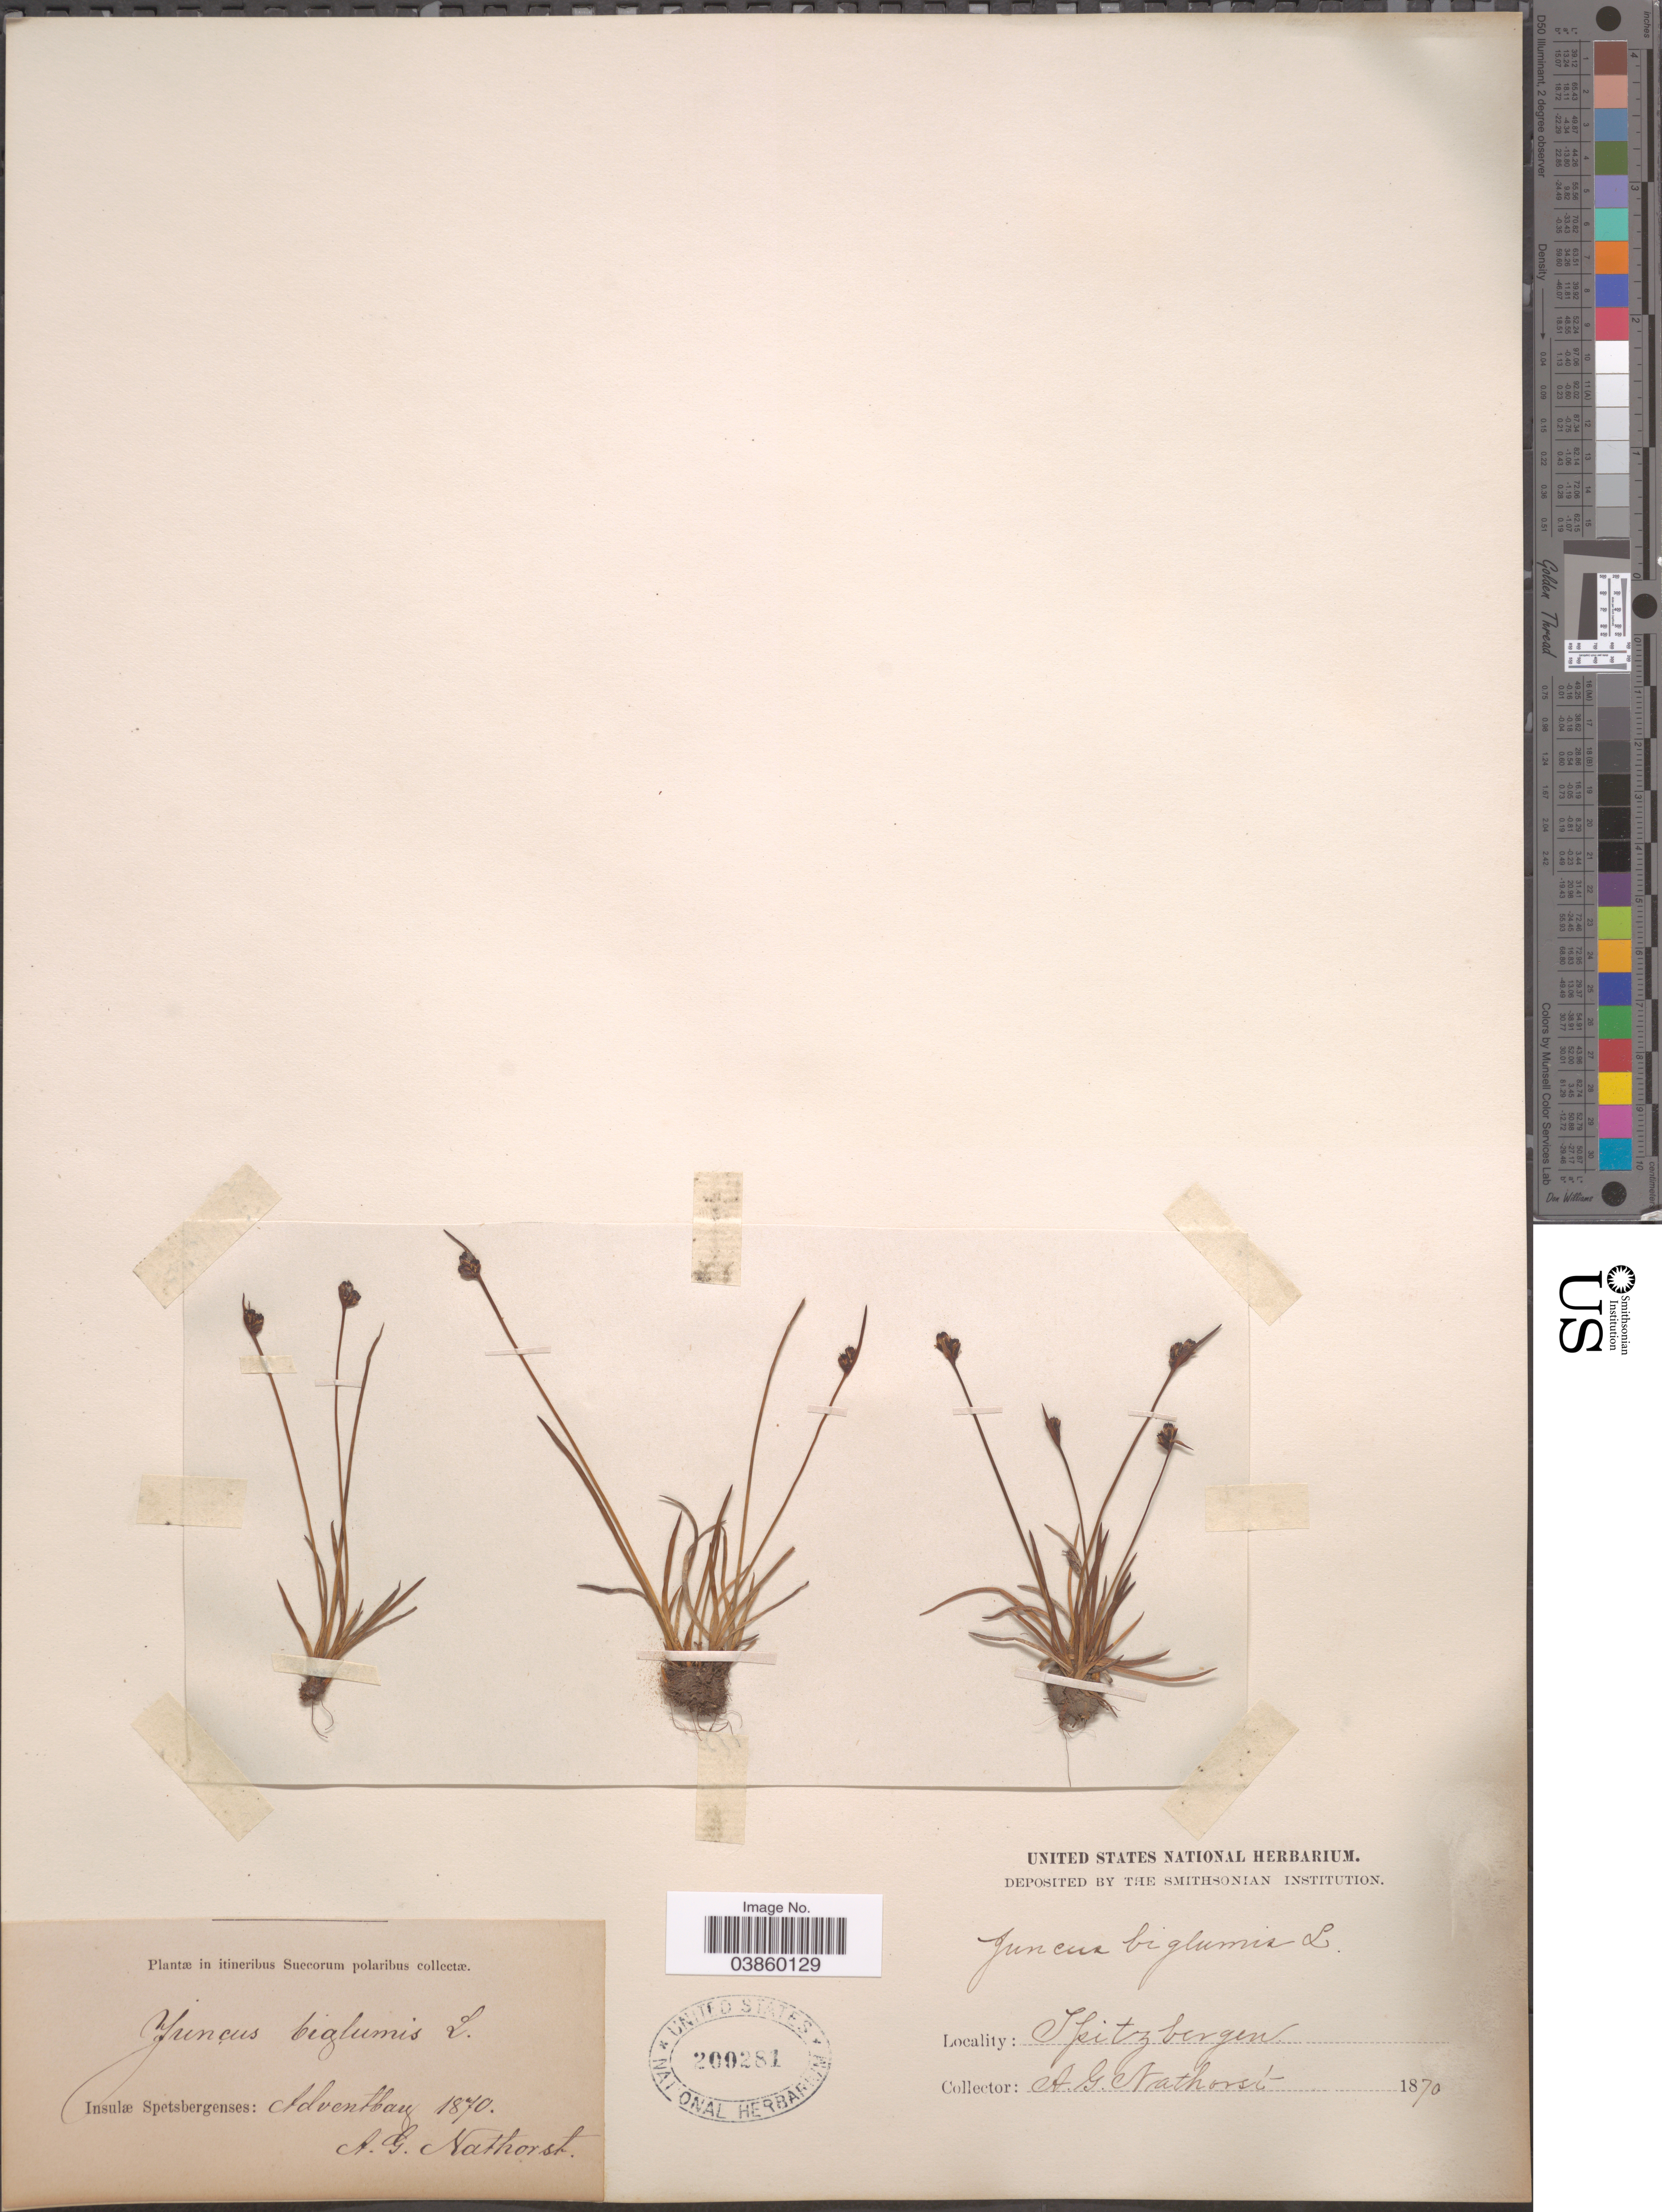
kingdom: Plantae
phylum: Tracheophyta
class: Liliopsida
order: Poales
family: Juncaceae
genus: Juncus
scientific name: Juncus biglumis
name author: L.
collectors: A. Nathorst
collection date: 1870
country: Norway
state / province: Svalbard and Jan Mayen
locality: In itineribus Suecorum polaribus. Insulæ Spetsbergenses: Adventbay.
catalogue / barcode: US 200281